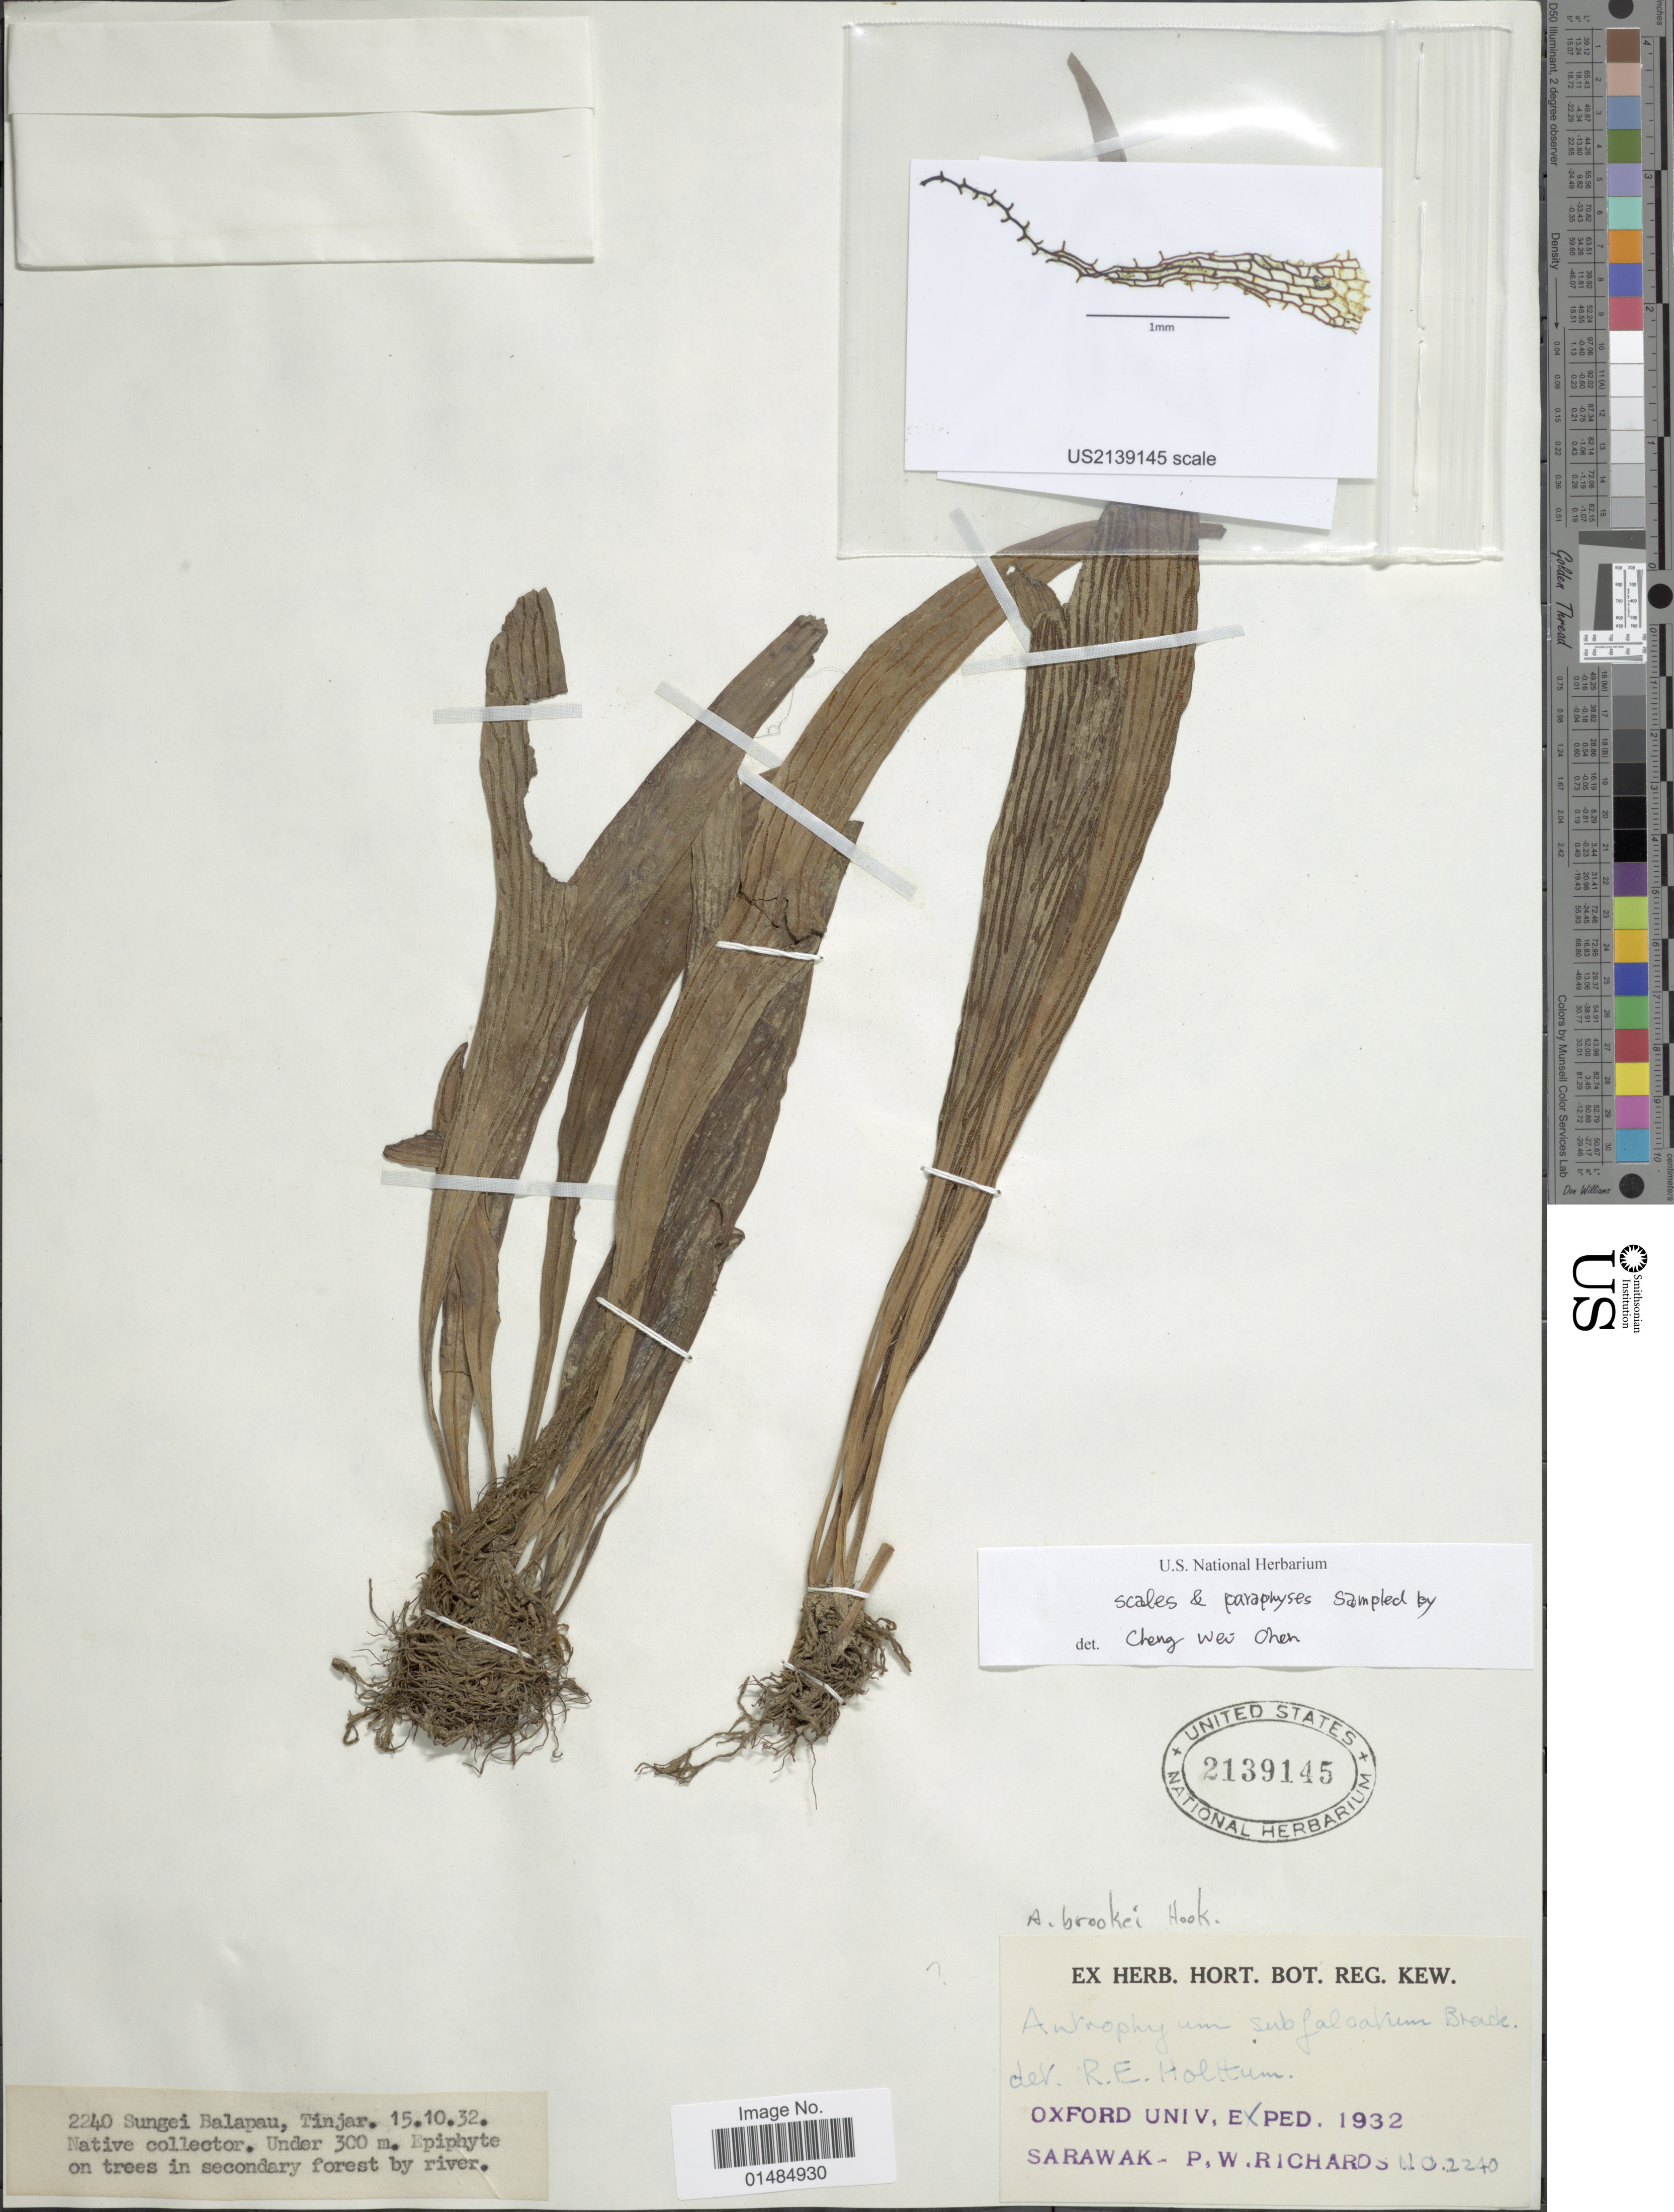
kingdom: Plantae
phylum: Tracheophyta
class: Polypodiopsida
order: Polypodiales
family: Pteridaceae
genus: Antrophyum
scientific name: Antrophyum subfalcatum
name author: Brack. in Wilkes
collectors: P. Richards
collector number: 2240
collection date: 1932-10-15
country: Malaysia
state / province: Sarawak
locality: Sungei Balapau, Tinjar, Sarawak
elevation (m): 300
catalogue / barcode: US 2139145